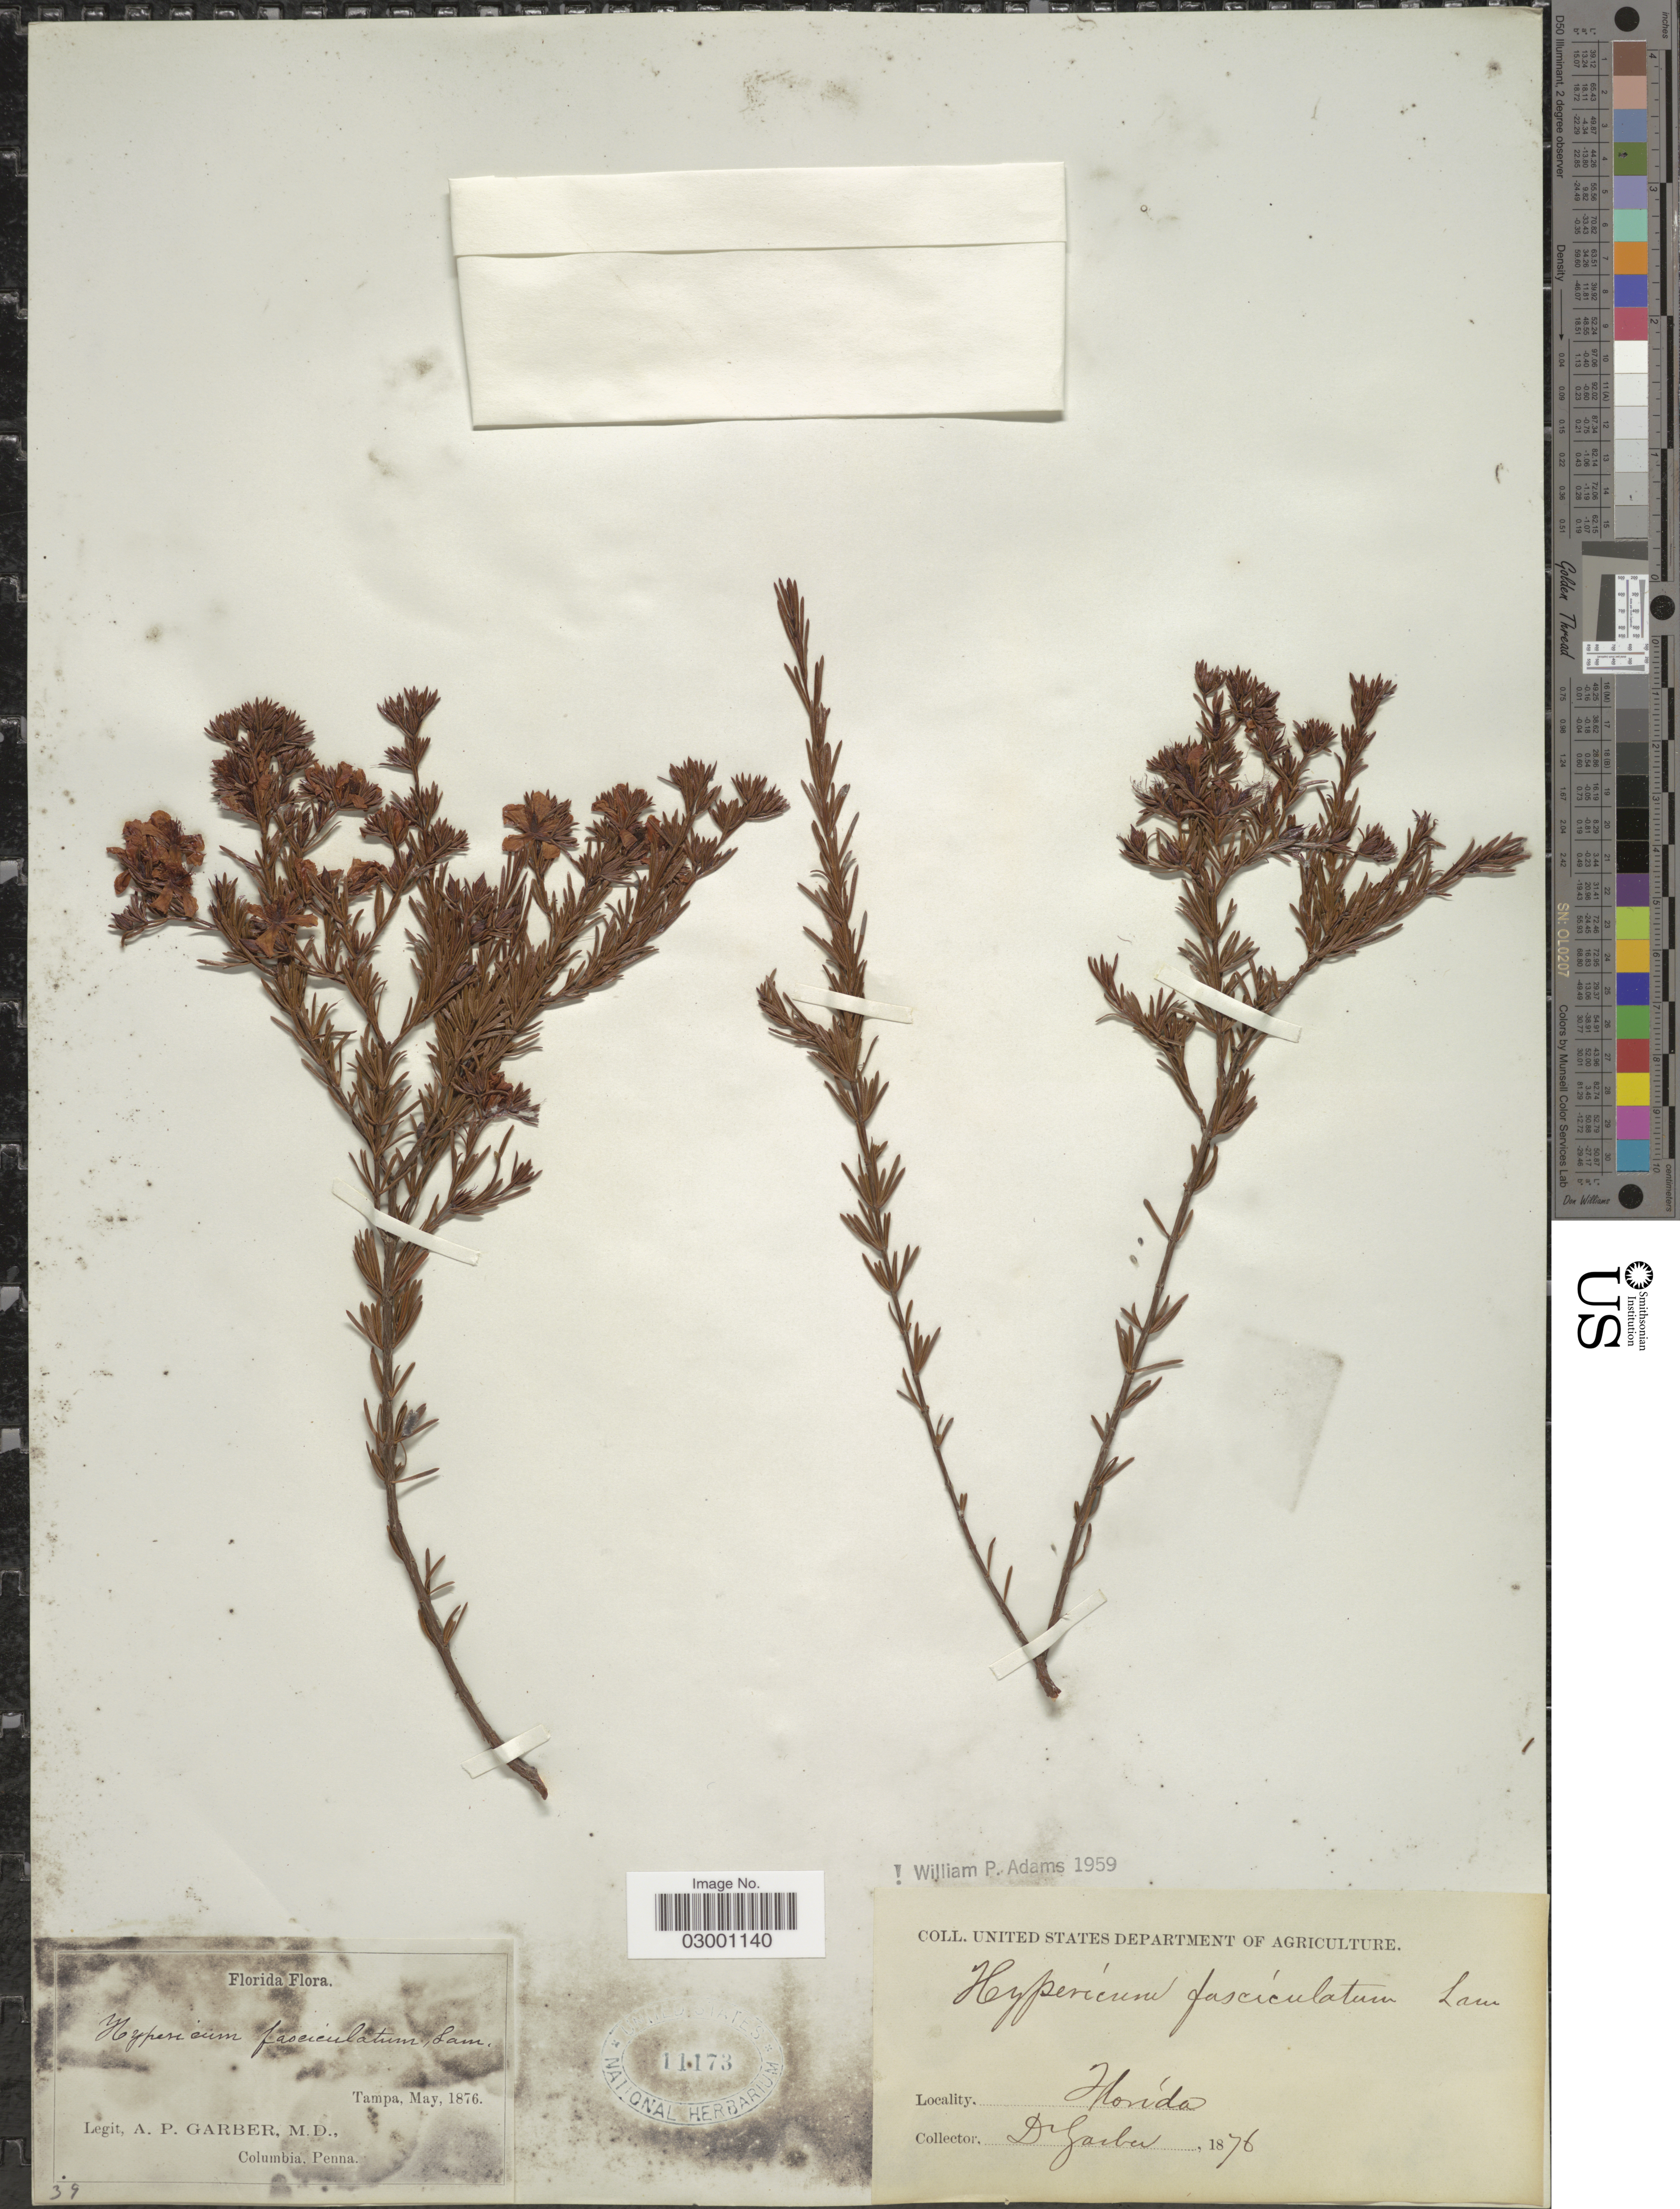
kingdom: Plantae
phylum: Tracheophyta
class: Magnoliopsida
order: Malpighiales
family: Hypericaceae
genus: Hypericum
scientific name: Hypericum fasciculatum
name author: Lam.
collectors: A. P. Garber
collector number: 39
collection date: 1876-05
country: United States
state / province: Florida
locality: Tampa.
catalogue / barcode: US 11173